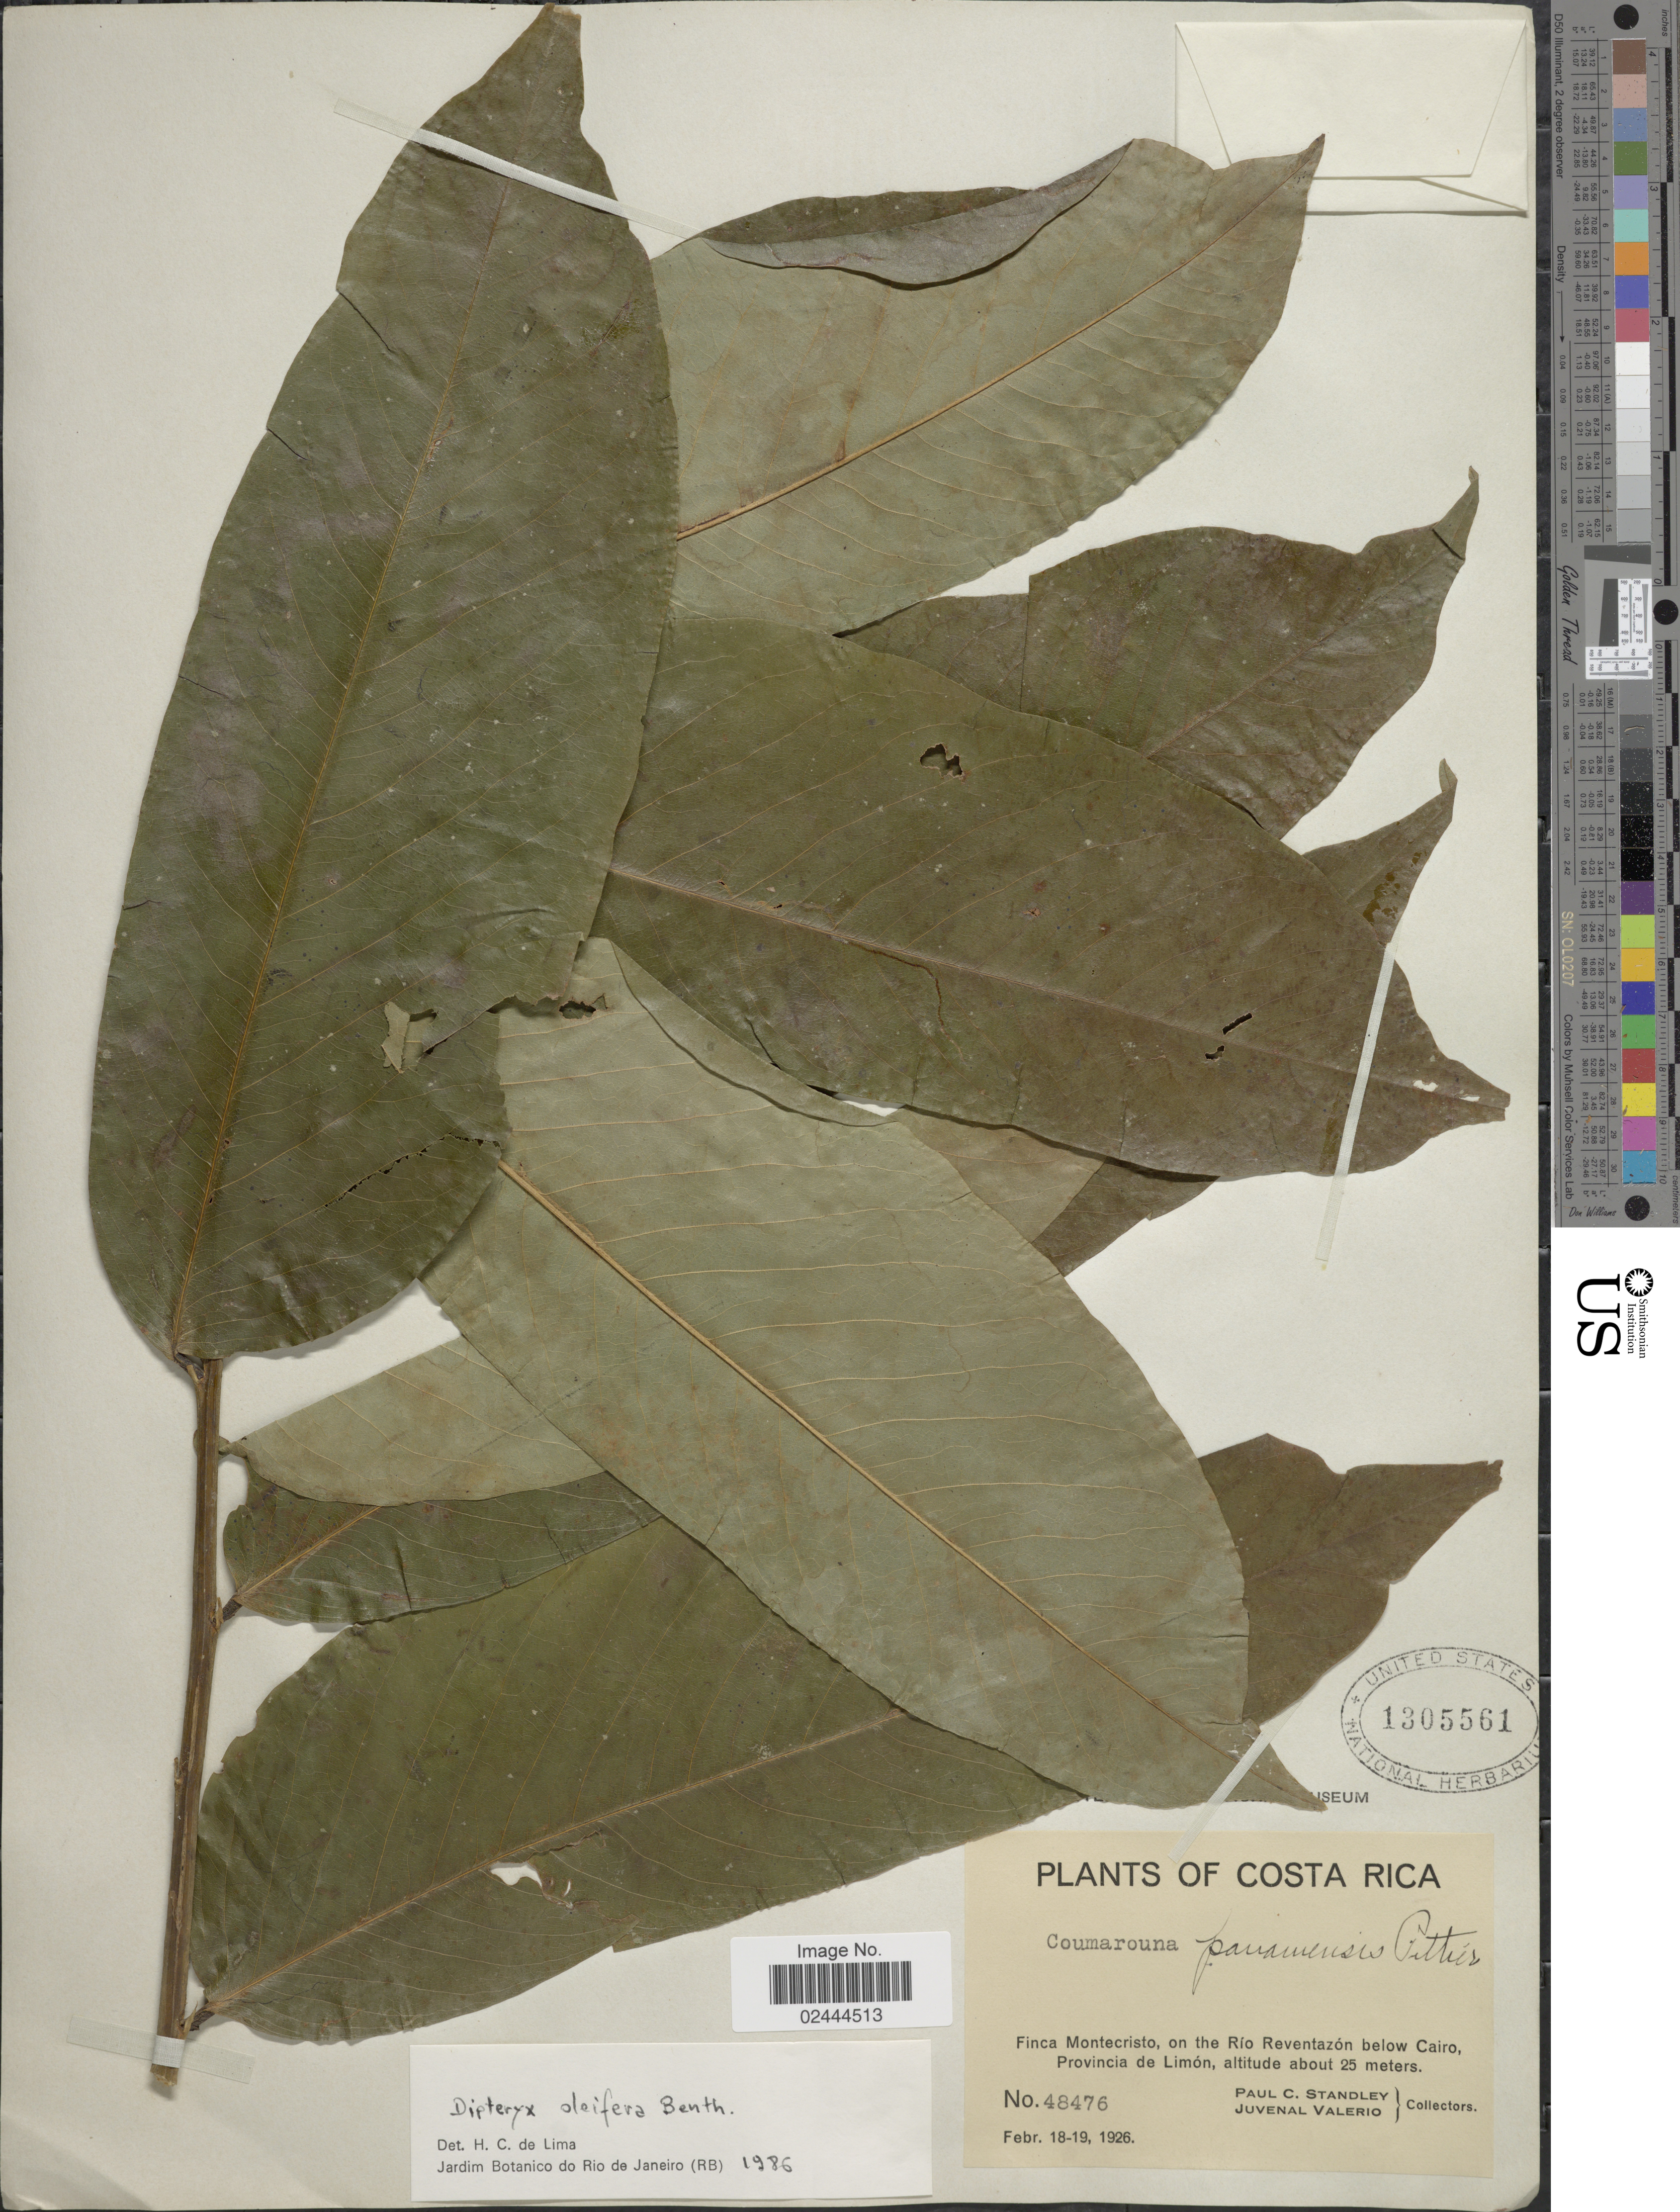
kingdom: Plantae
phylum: Tracheophyta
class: Magnoliopsida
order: Fabales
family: Fabaceae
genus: Dipteryx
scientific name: Dipteryx oleifera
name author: Benth.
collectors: P. C. Standley & J. Valerio R.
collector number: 48476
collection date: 1926-02-18/1926-02-19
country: Costa Rica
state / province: Limón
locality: Finca Montecristo, on the Río Reventazón below Cairo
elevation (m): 25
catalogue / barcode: US 1305561